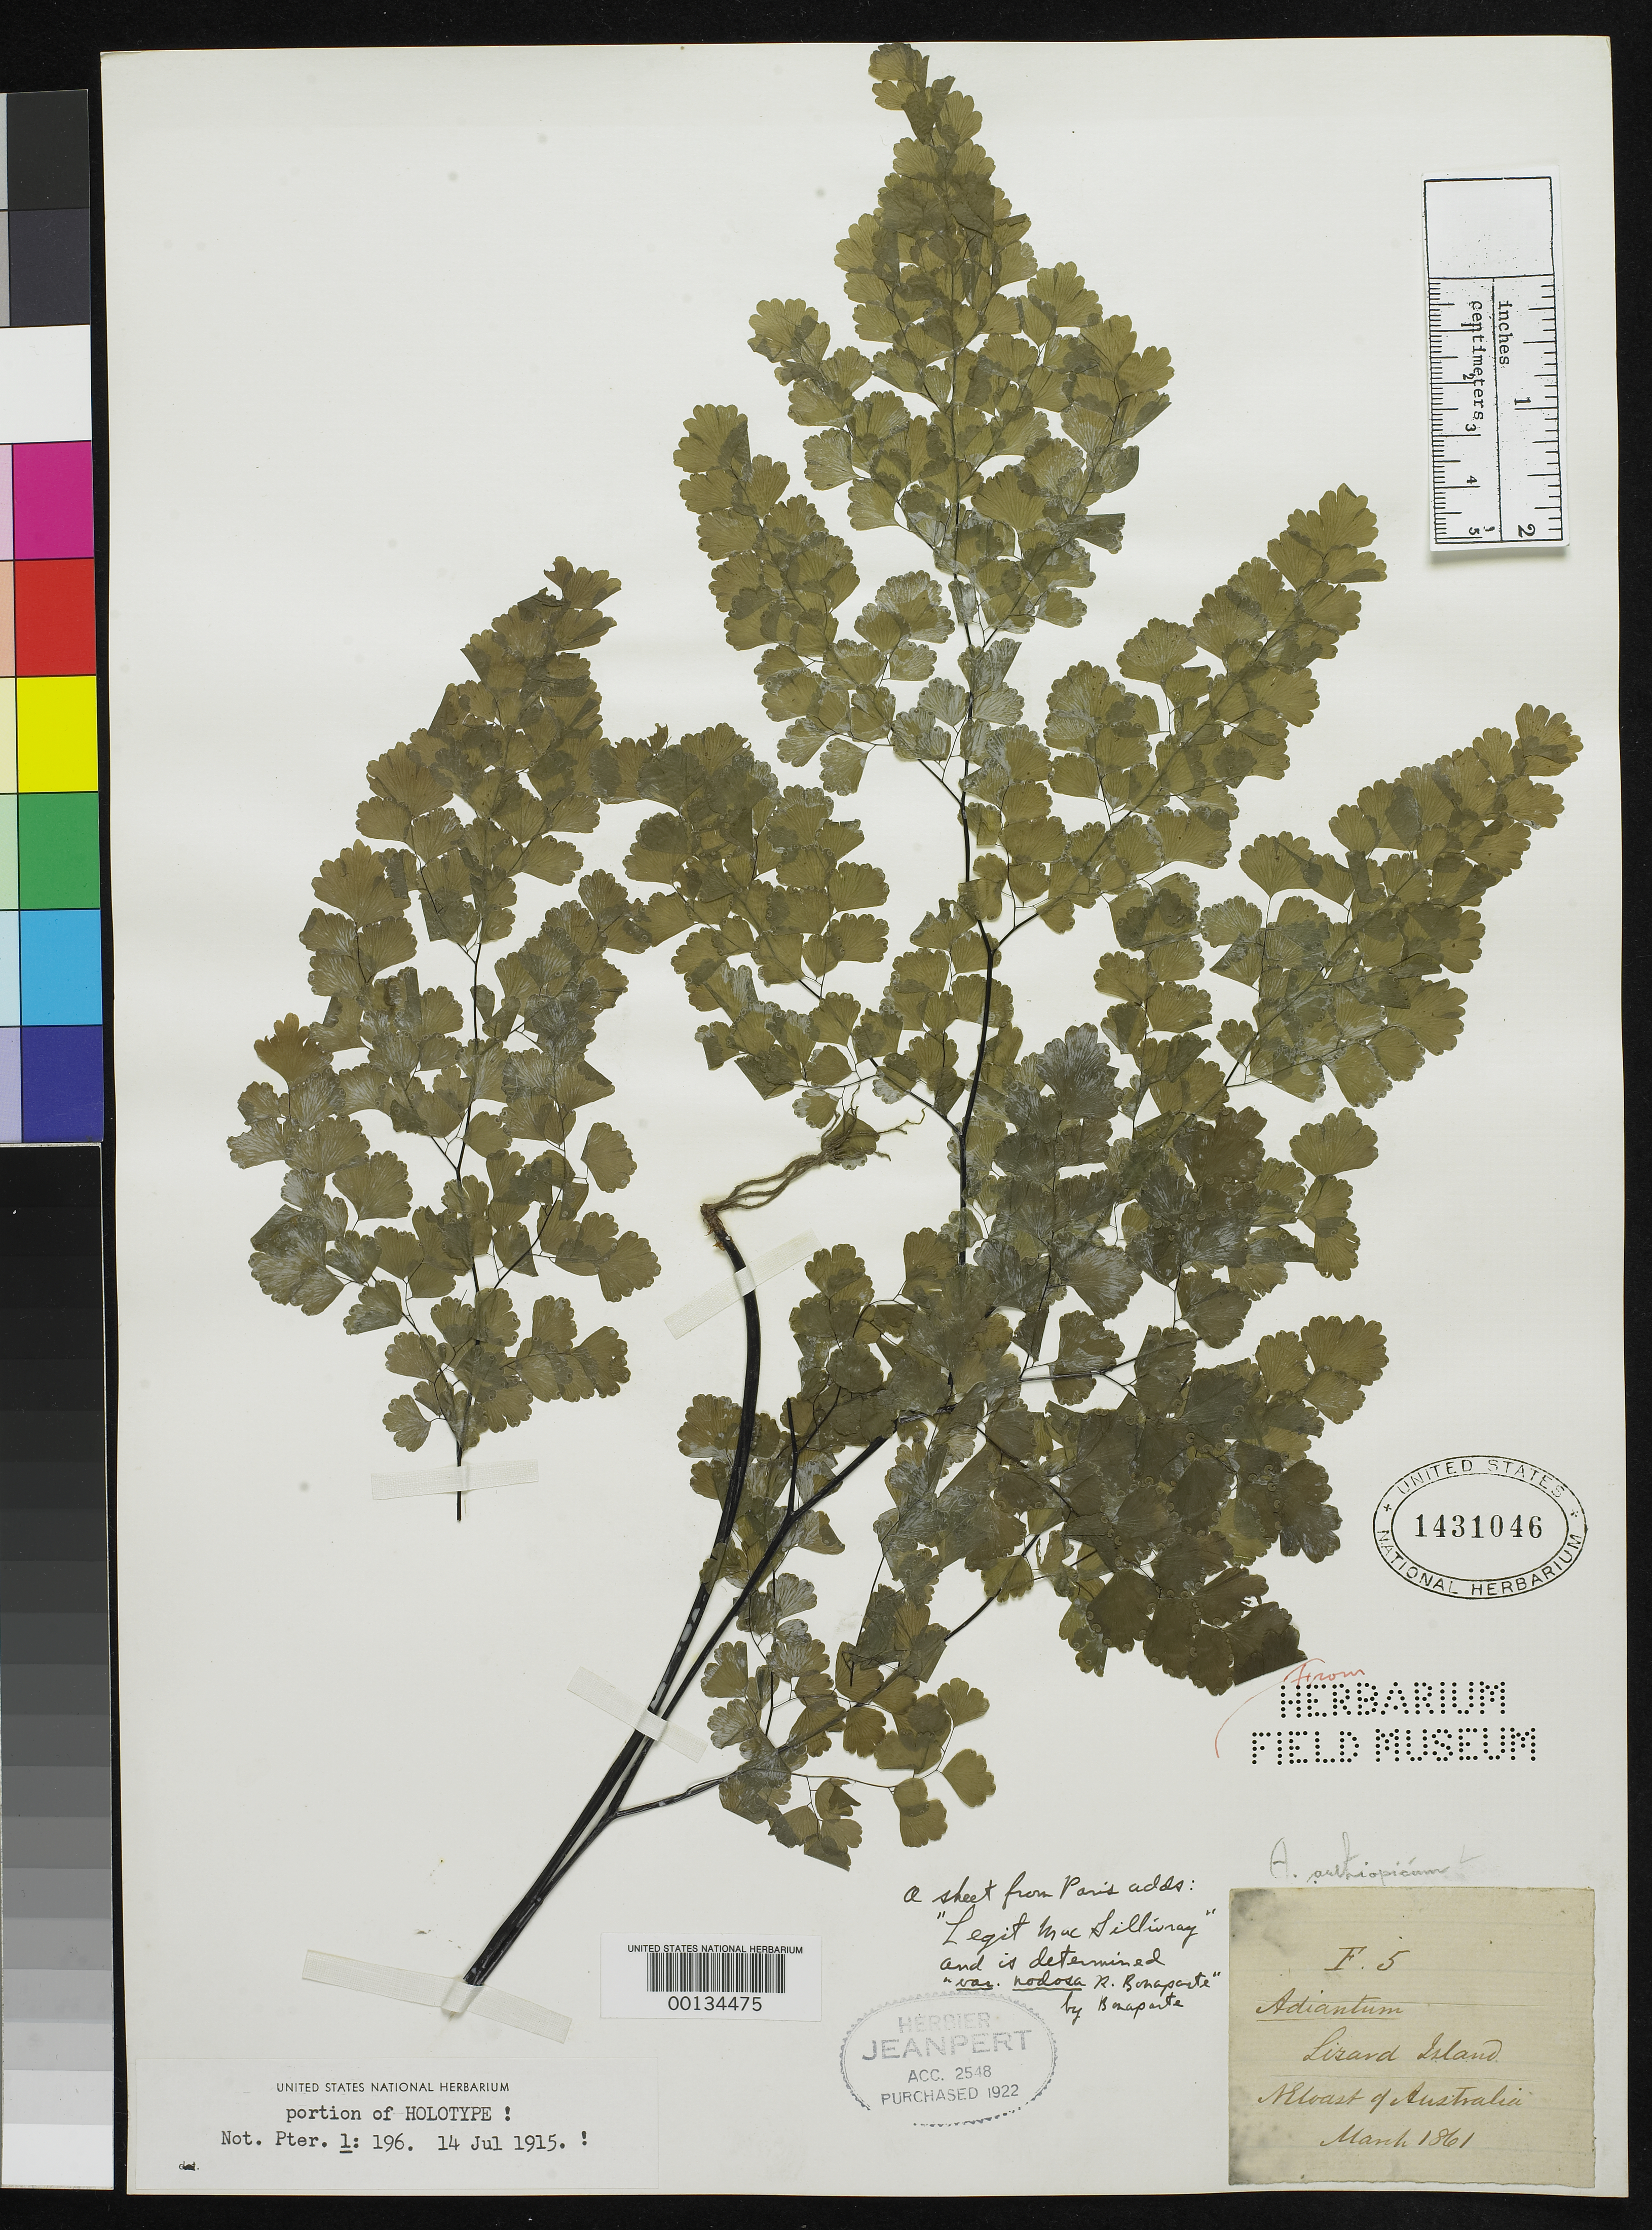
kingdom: Plantae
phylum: Tracheophyta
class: Polypodiopsida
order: Polypodiales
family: Pteridaceae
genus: Adiantum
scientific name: Adiantum aethiopicum var. nodosum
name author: Bonap.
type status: Type Fragment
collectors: J. Macgillivray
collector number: F.5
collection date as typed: Mar 1861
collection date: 1861-03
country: Australia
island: Lizard Island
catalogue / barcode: US 1431046